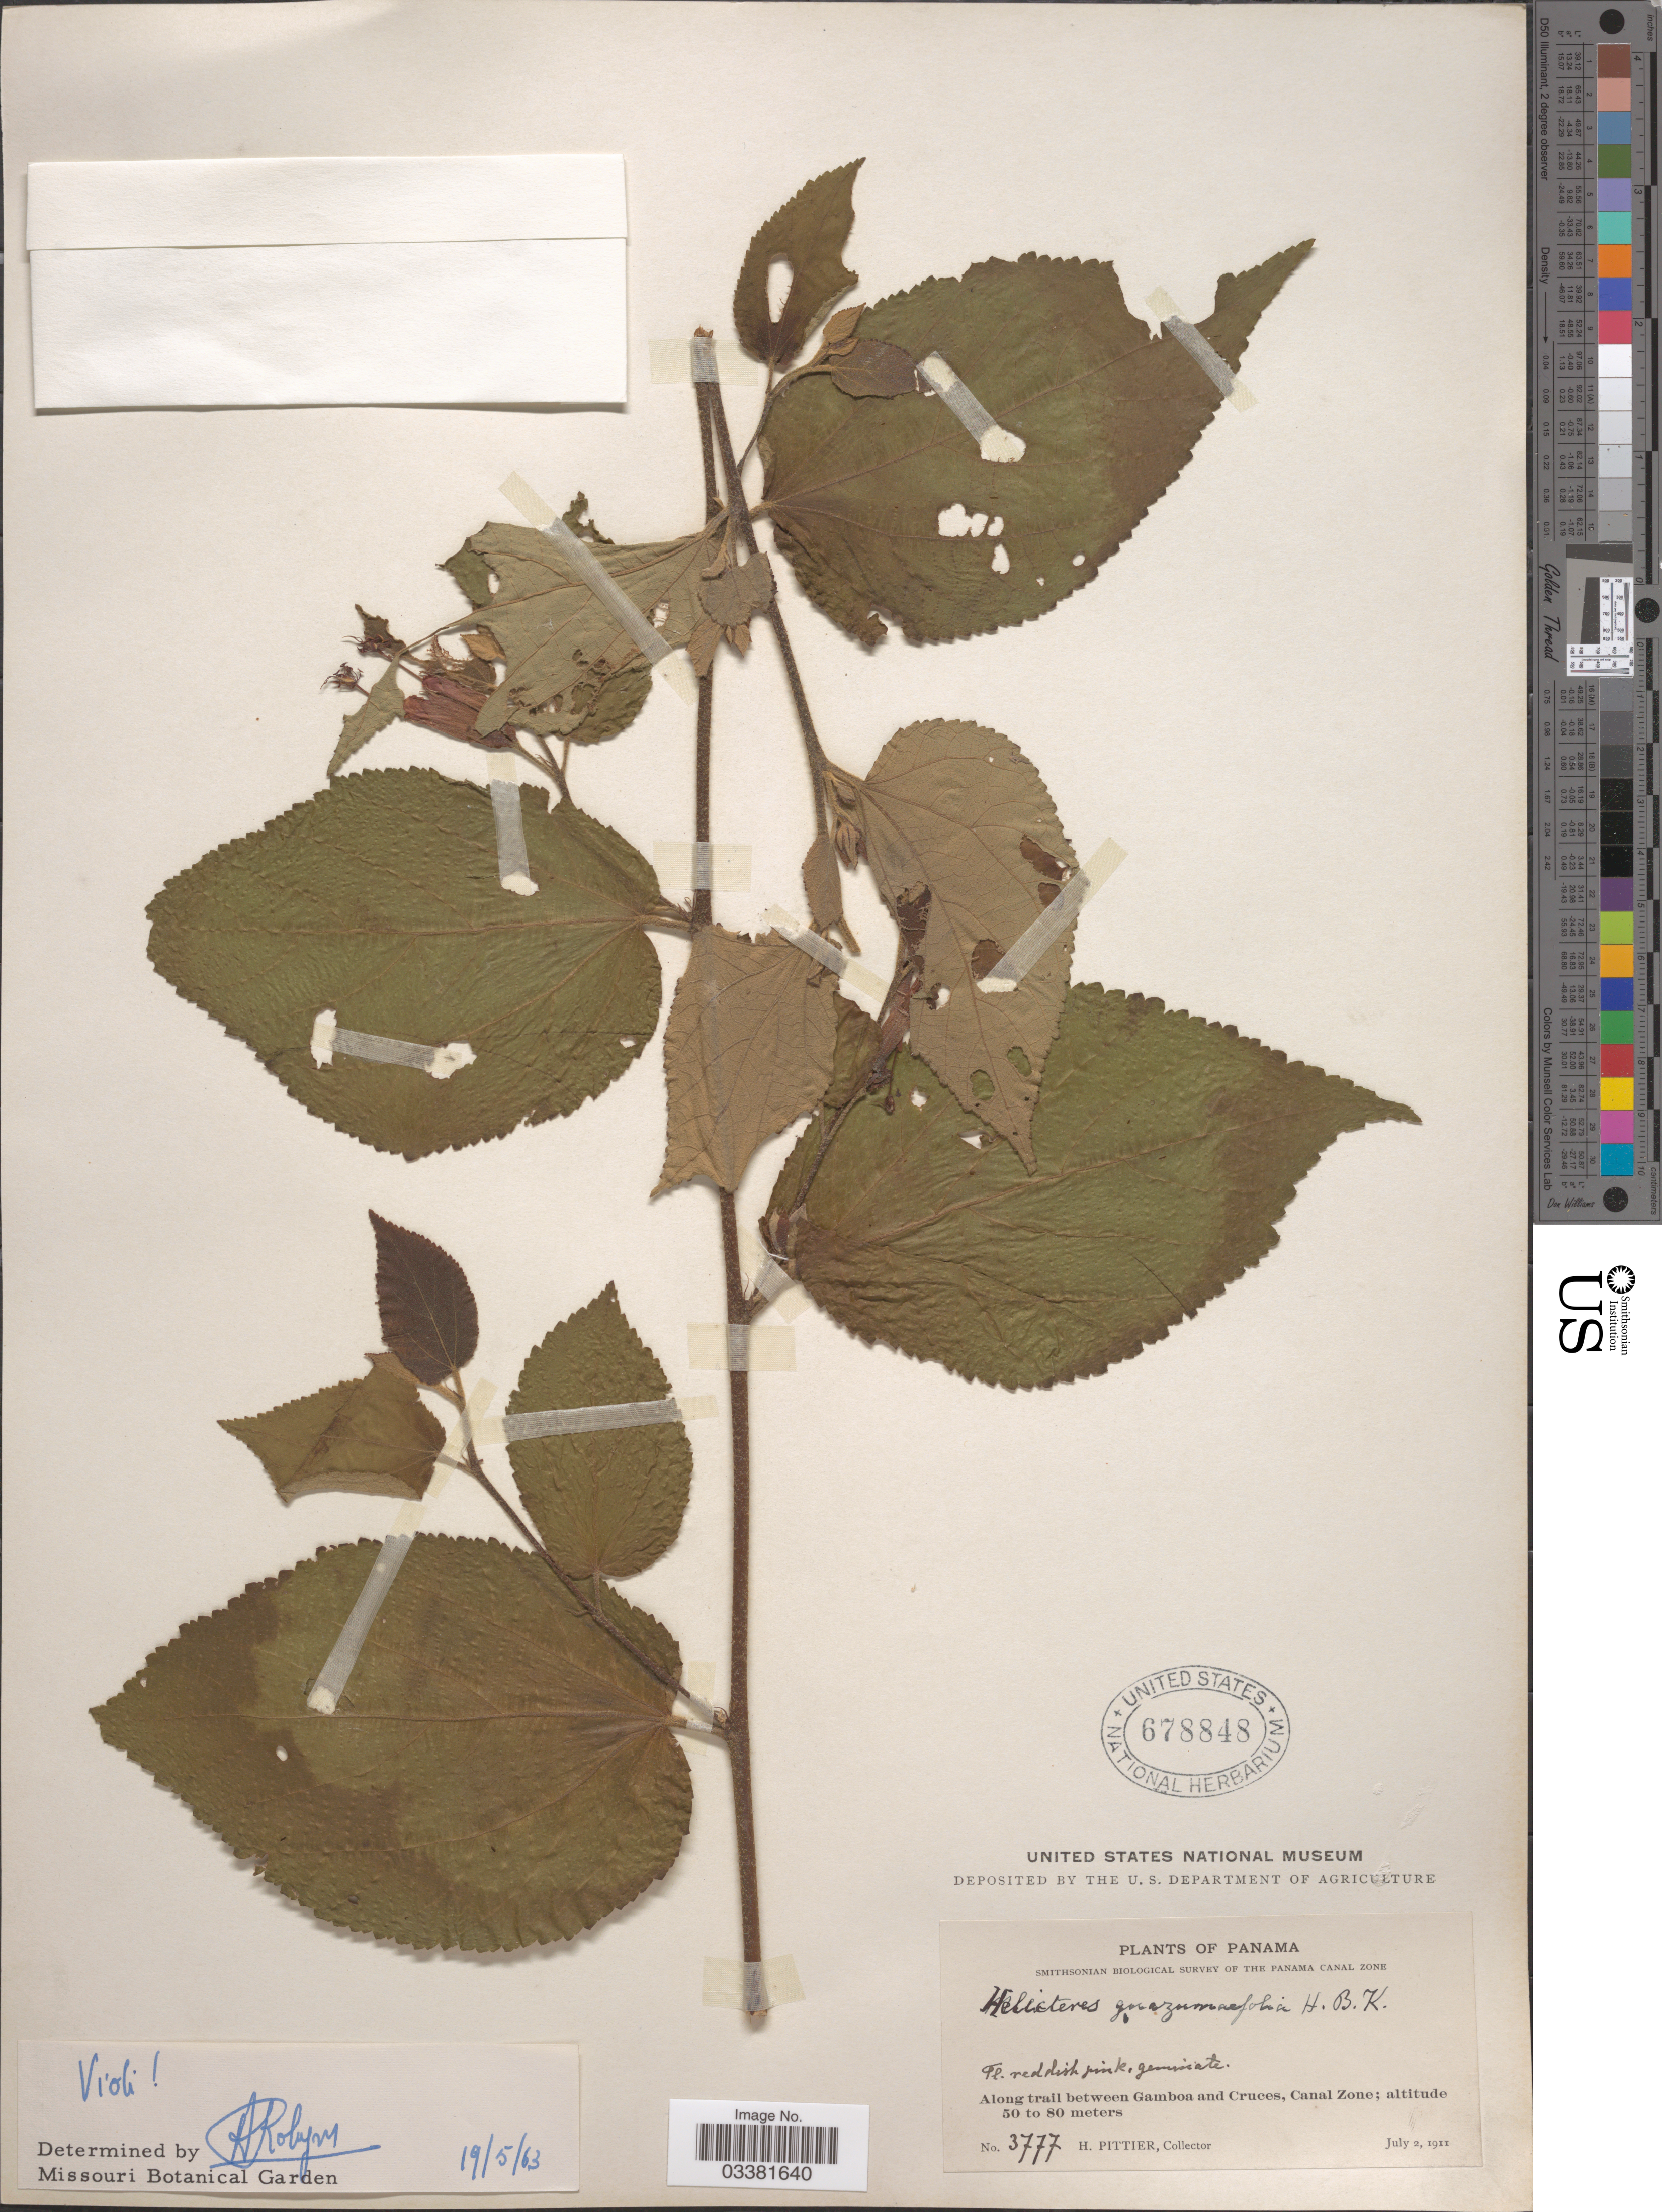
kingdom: Plantae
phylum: Tracheophyta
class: Magnoliopsida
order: Malvales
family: Malvaceae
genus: Helicteres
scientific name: Helicteres guazumifolia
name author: Kunth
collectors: H. F. Pittier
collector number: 3777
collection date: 1911-07-02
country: Panama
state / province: Colón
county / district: Canal Zone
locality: Along trail between Gamboa and Cruces, Canal Zone.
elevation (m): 50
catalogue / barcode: US 678848